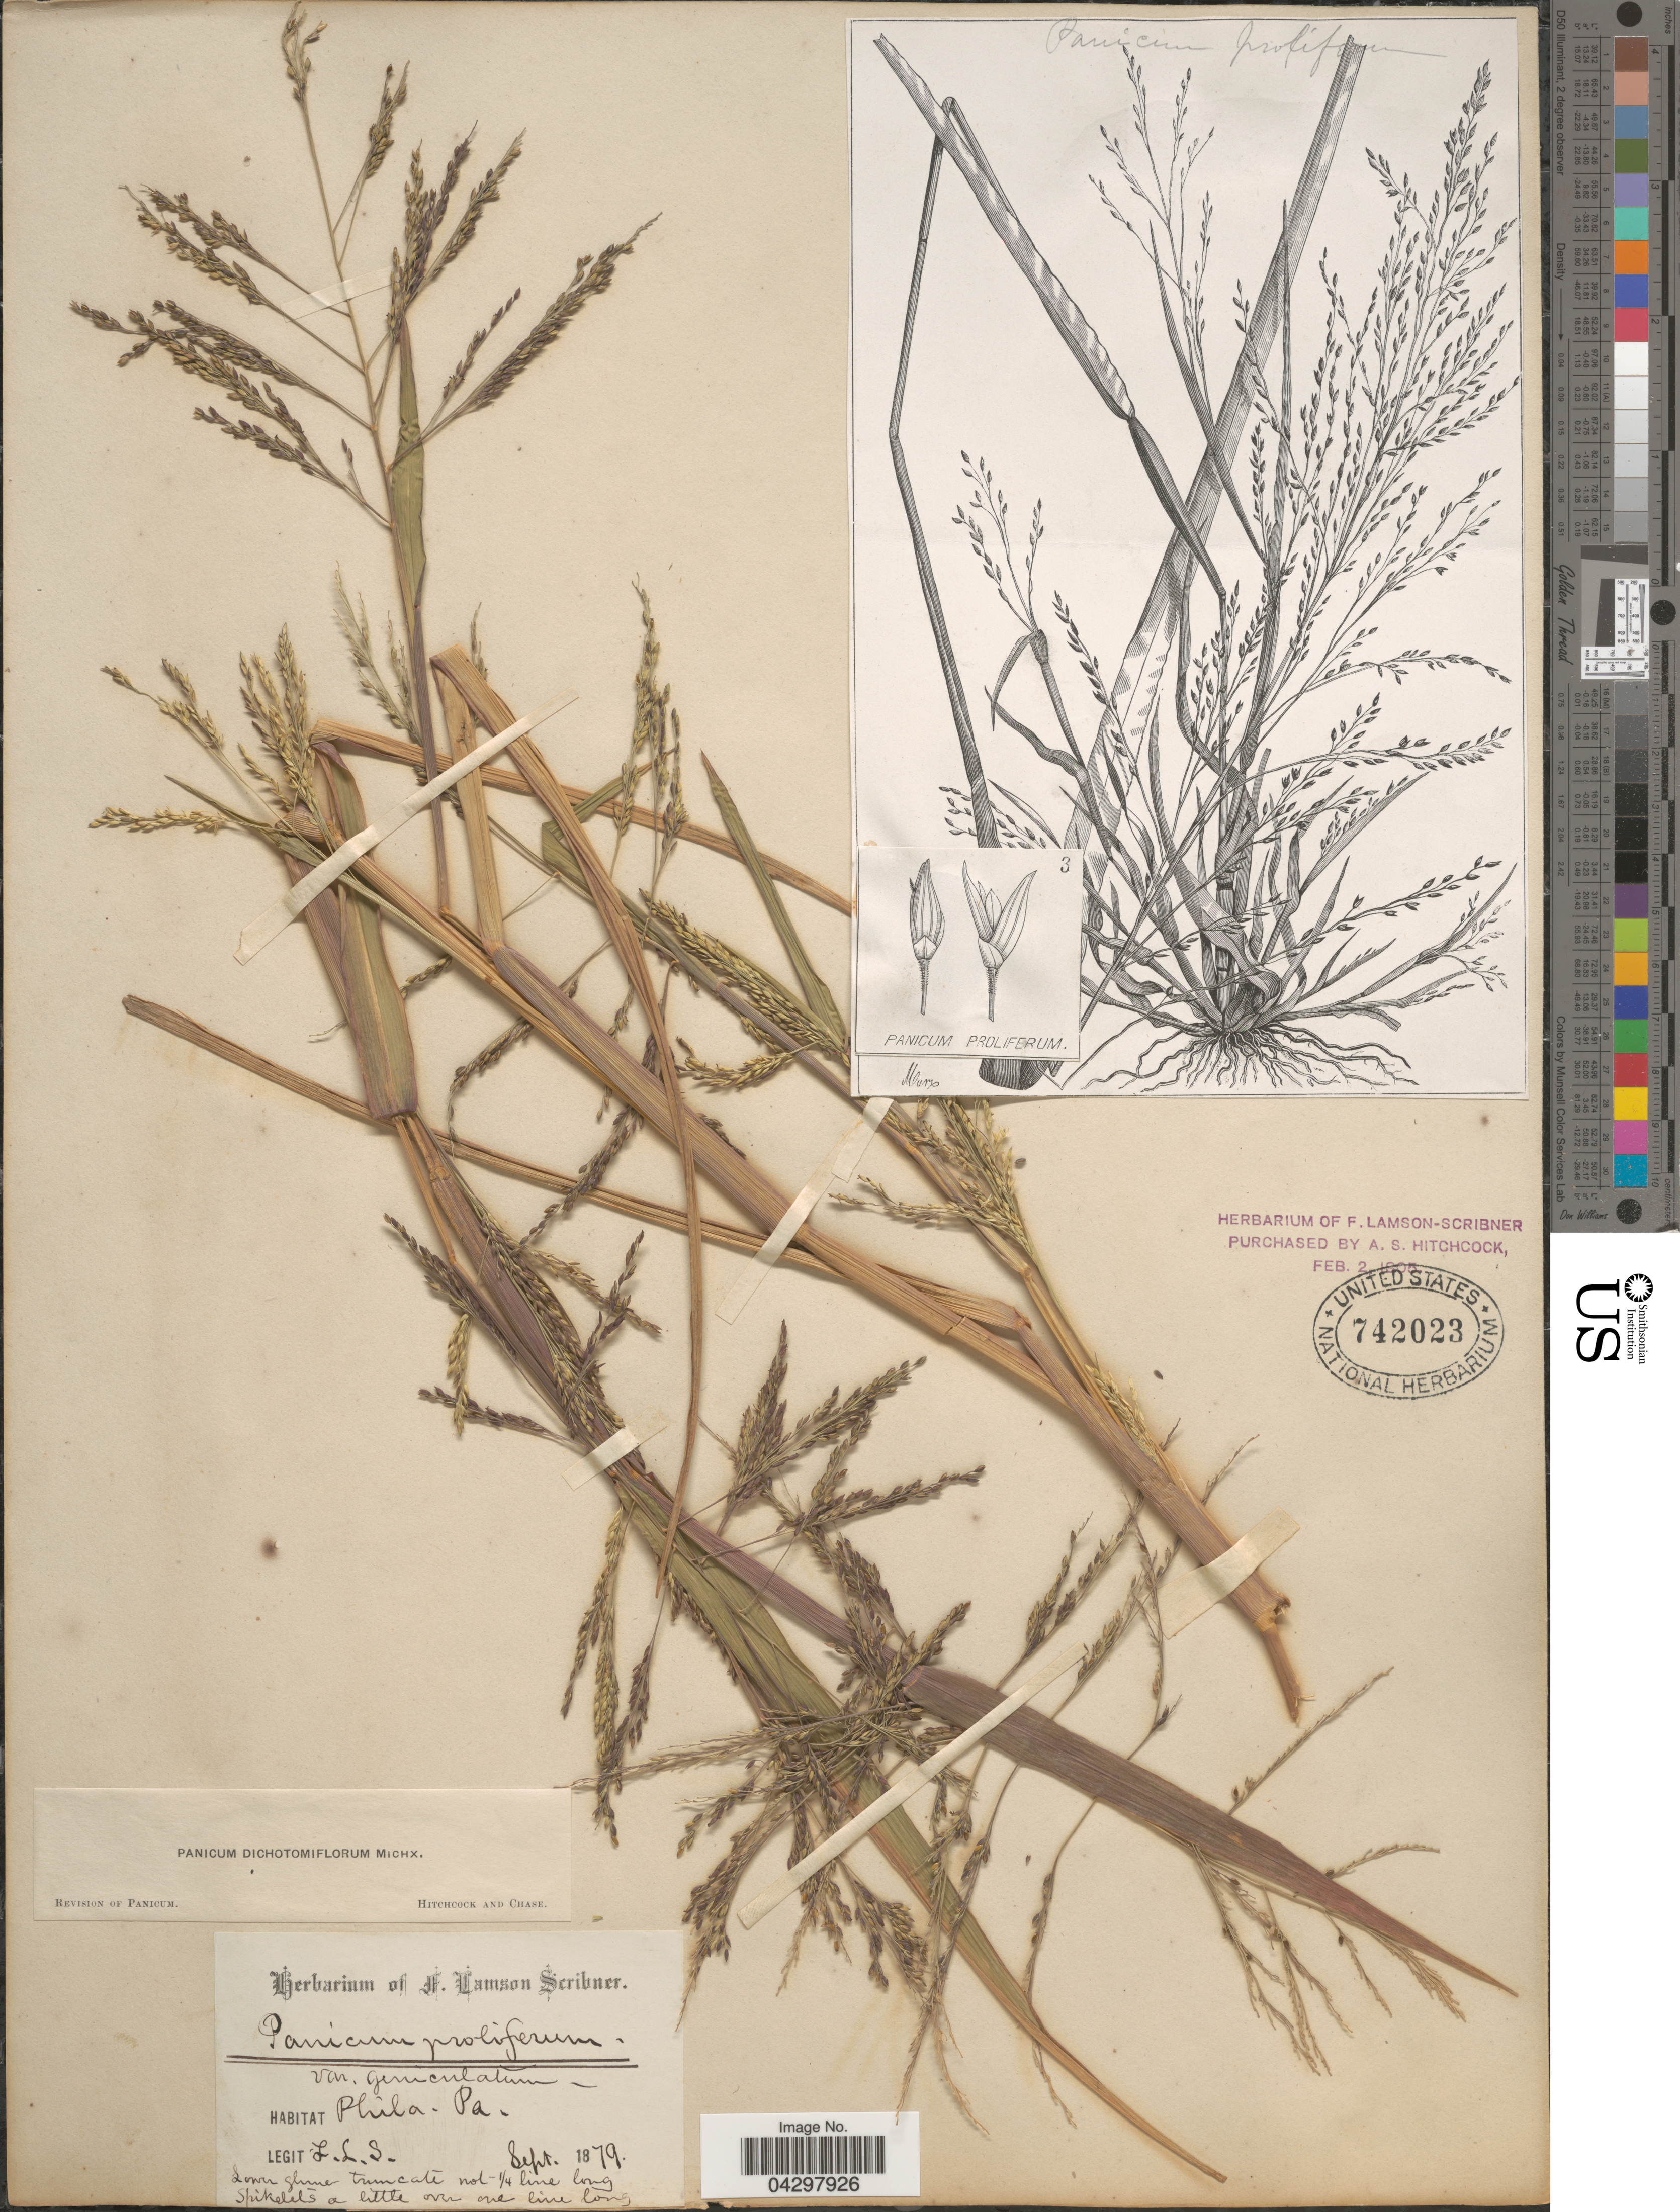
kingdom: Plantae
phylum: Tracheophyta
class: Liliopsida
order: Poales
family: Poaceae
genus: Panicum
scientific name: Panicum dichotomiflorum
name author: Michx.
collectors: F. Lamson-Scribner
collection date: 1879-09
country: United States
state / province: Pennsylvania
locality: Phila.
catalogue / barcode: US 742023